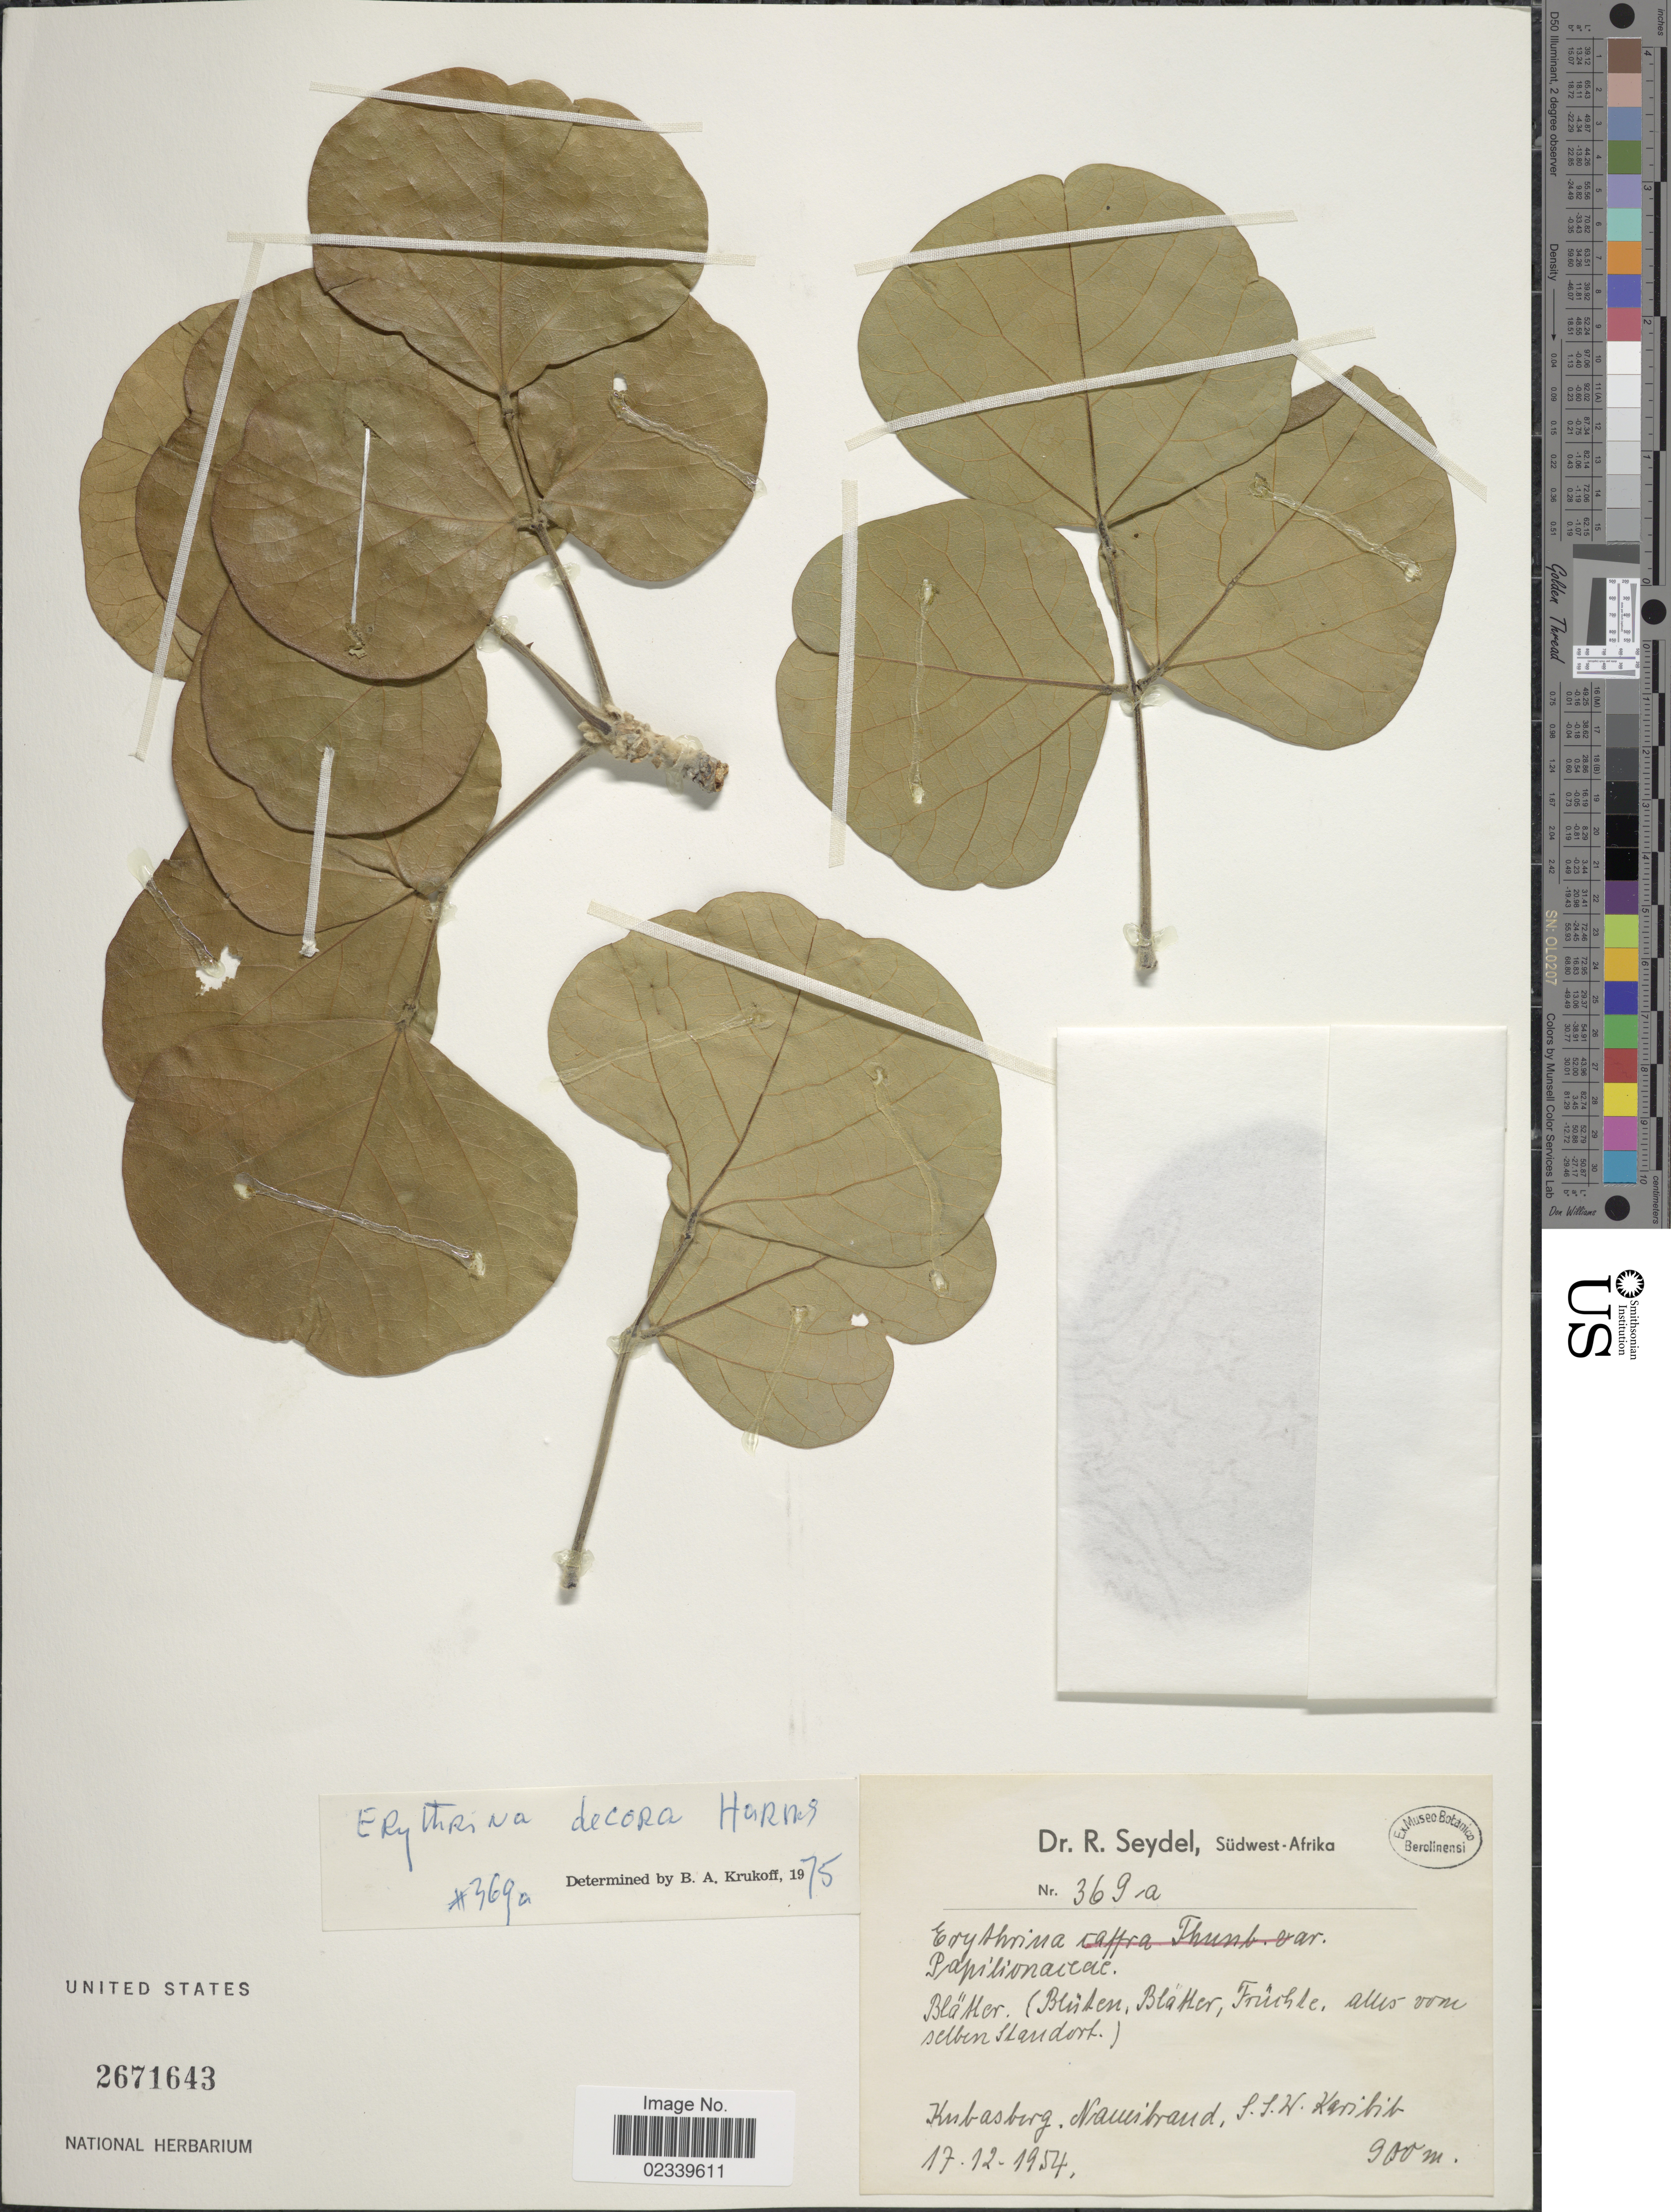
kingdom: Plantae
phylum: Tracheophyta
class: Magnoliopsida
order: Fabales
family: Fabaceae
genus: Erythrina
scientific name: Erythrina decora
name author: Harms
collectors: R. Seydel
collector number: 369a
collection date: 1954-12-17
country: Namibia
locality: Sudwest-Afrika [Southwest Africa], Kubasberg, Namibrand, S.S.W. Karibib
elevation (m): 900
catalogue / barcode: US 2671643